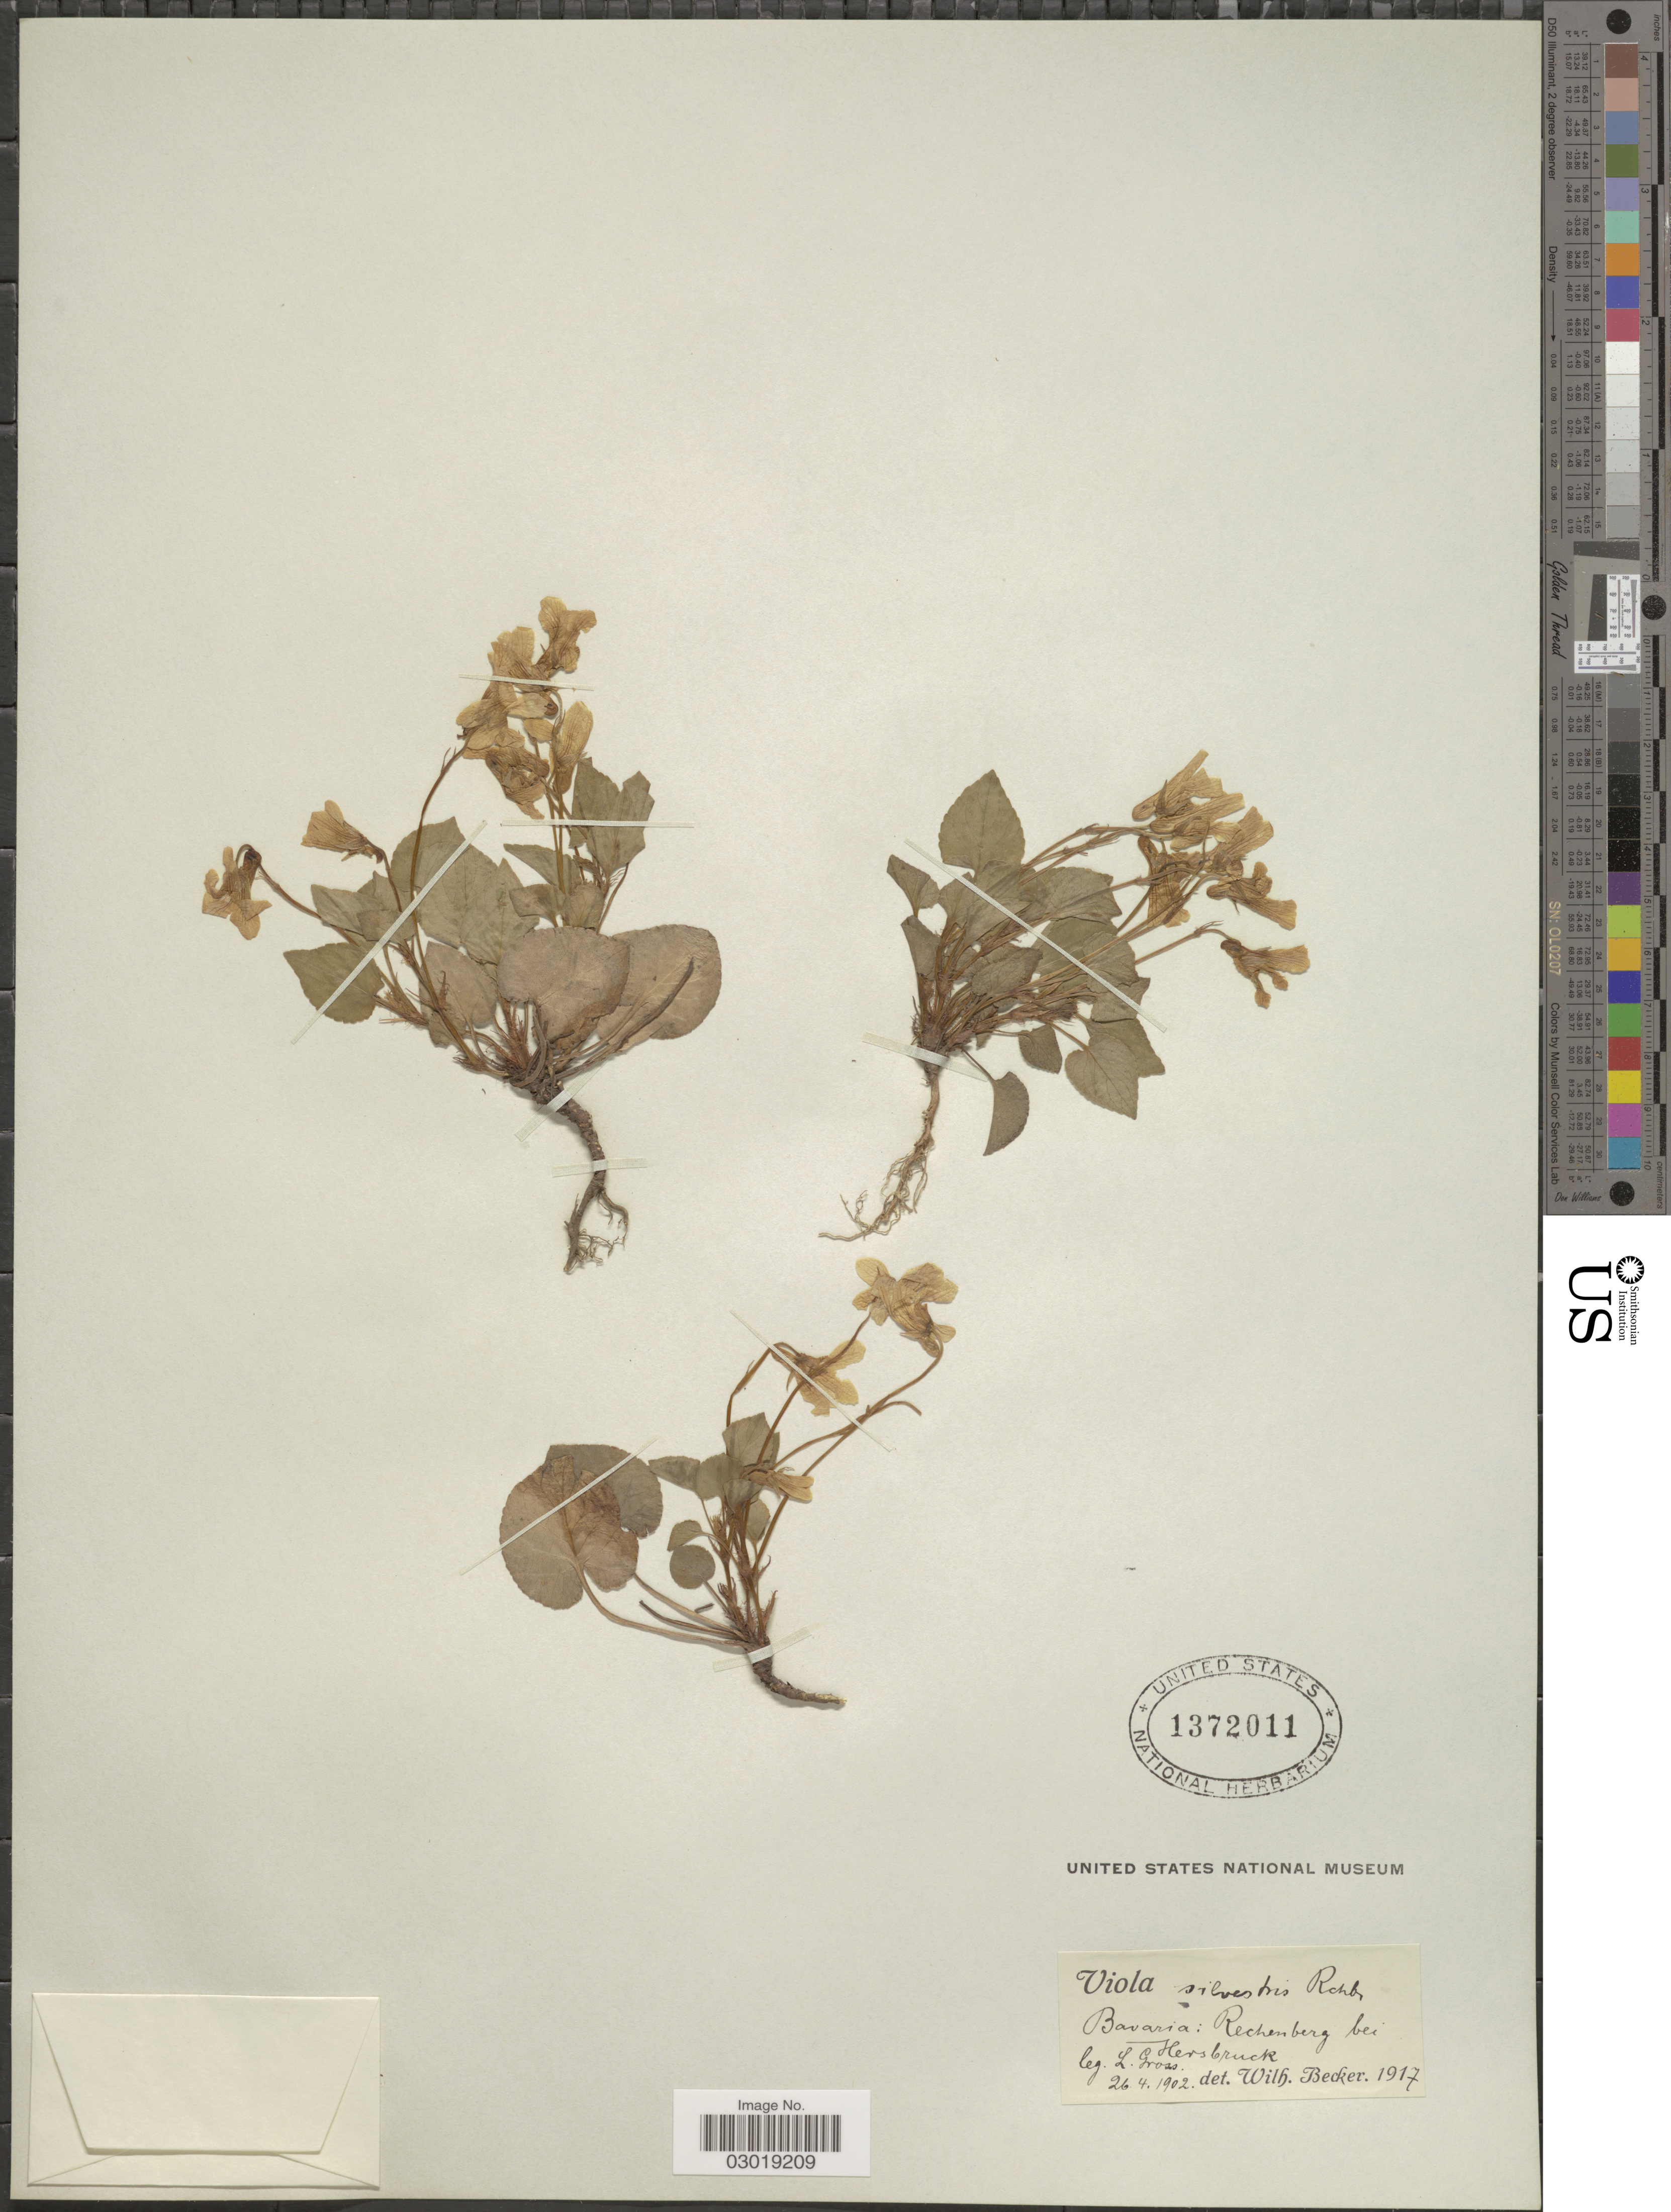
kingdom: Plantae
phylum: Tracheophyta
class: Magnoliopsida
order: Malpighiales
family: Violaceae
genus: Viola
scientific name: Viola sylvestris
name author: Lam.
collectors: L. Gross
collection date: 1902-04-26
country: Germany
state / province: Bayern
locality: Bavaria: Rechenberg bei Hersbruck.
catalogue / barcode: US 1372011